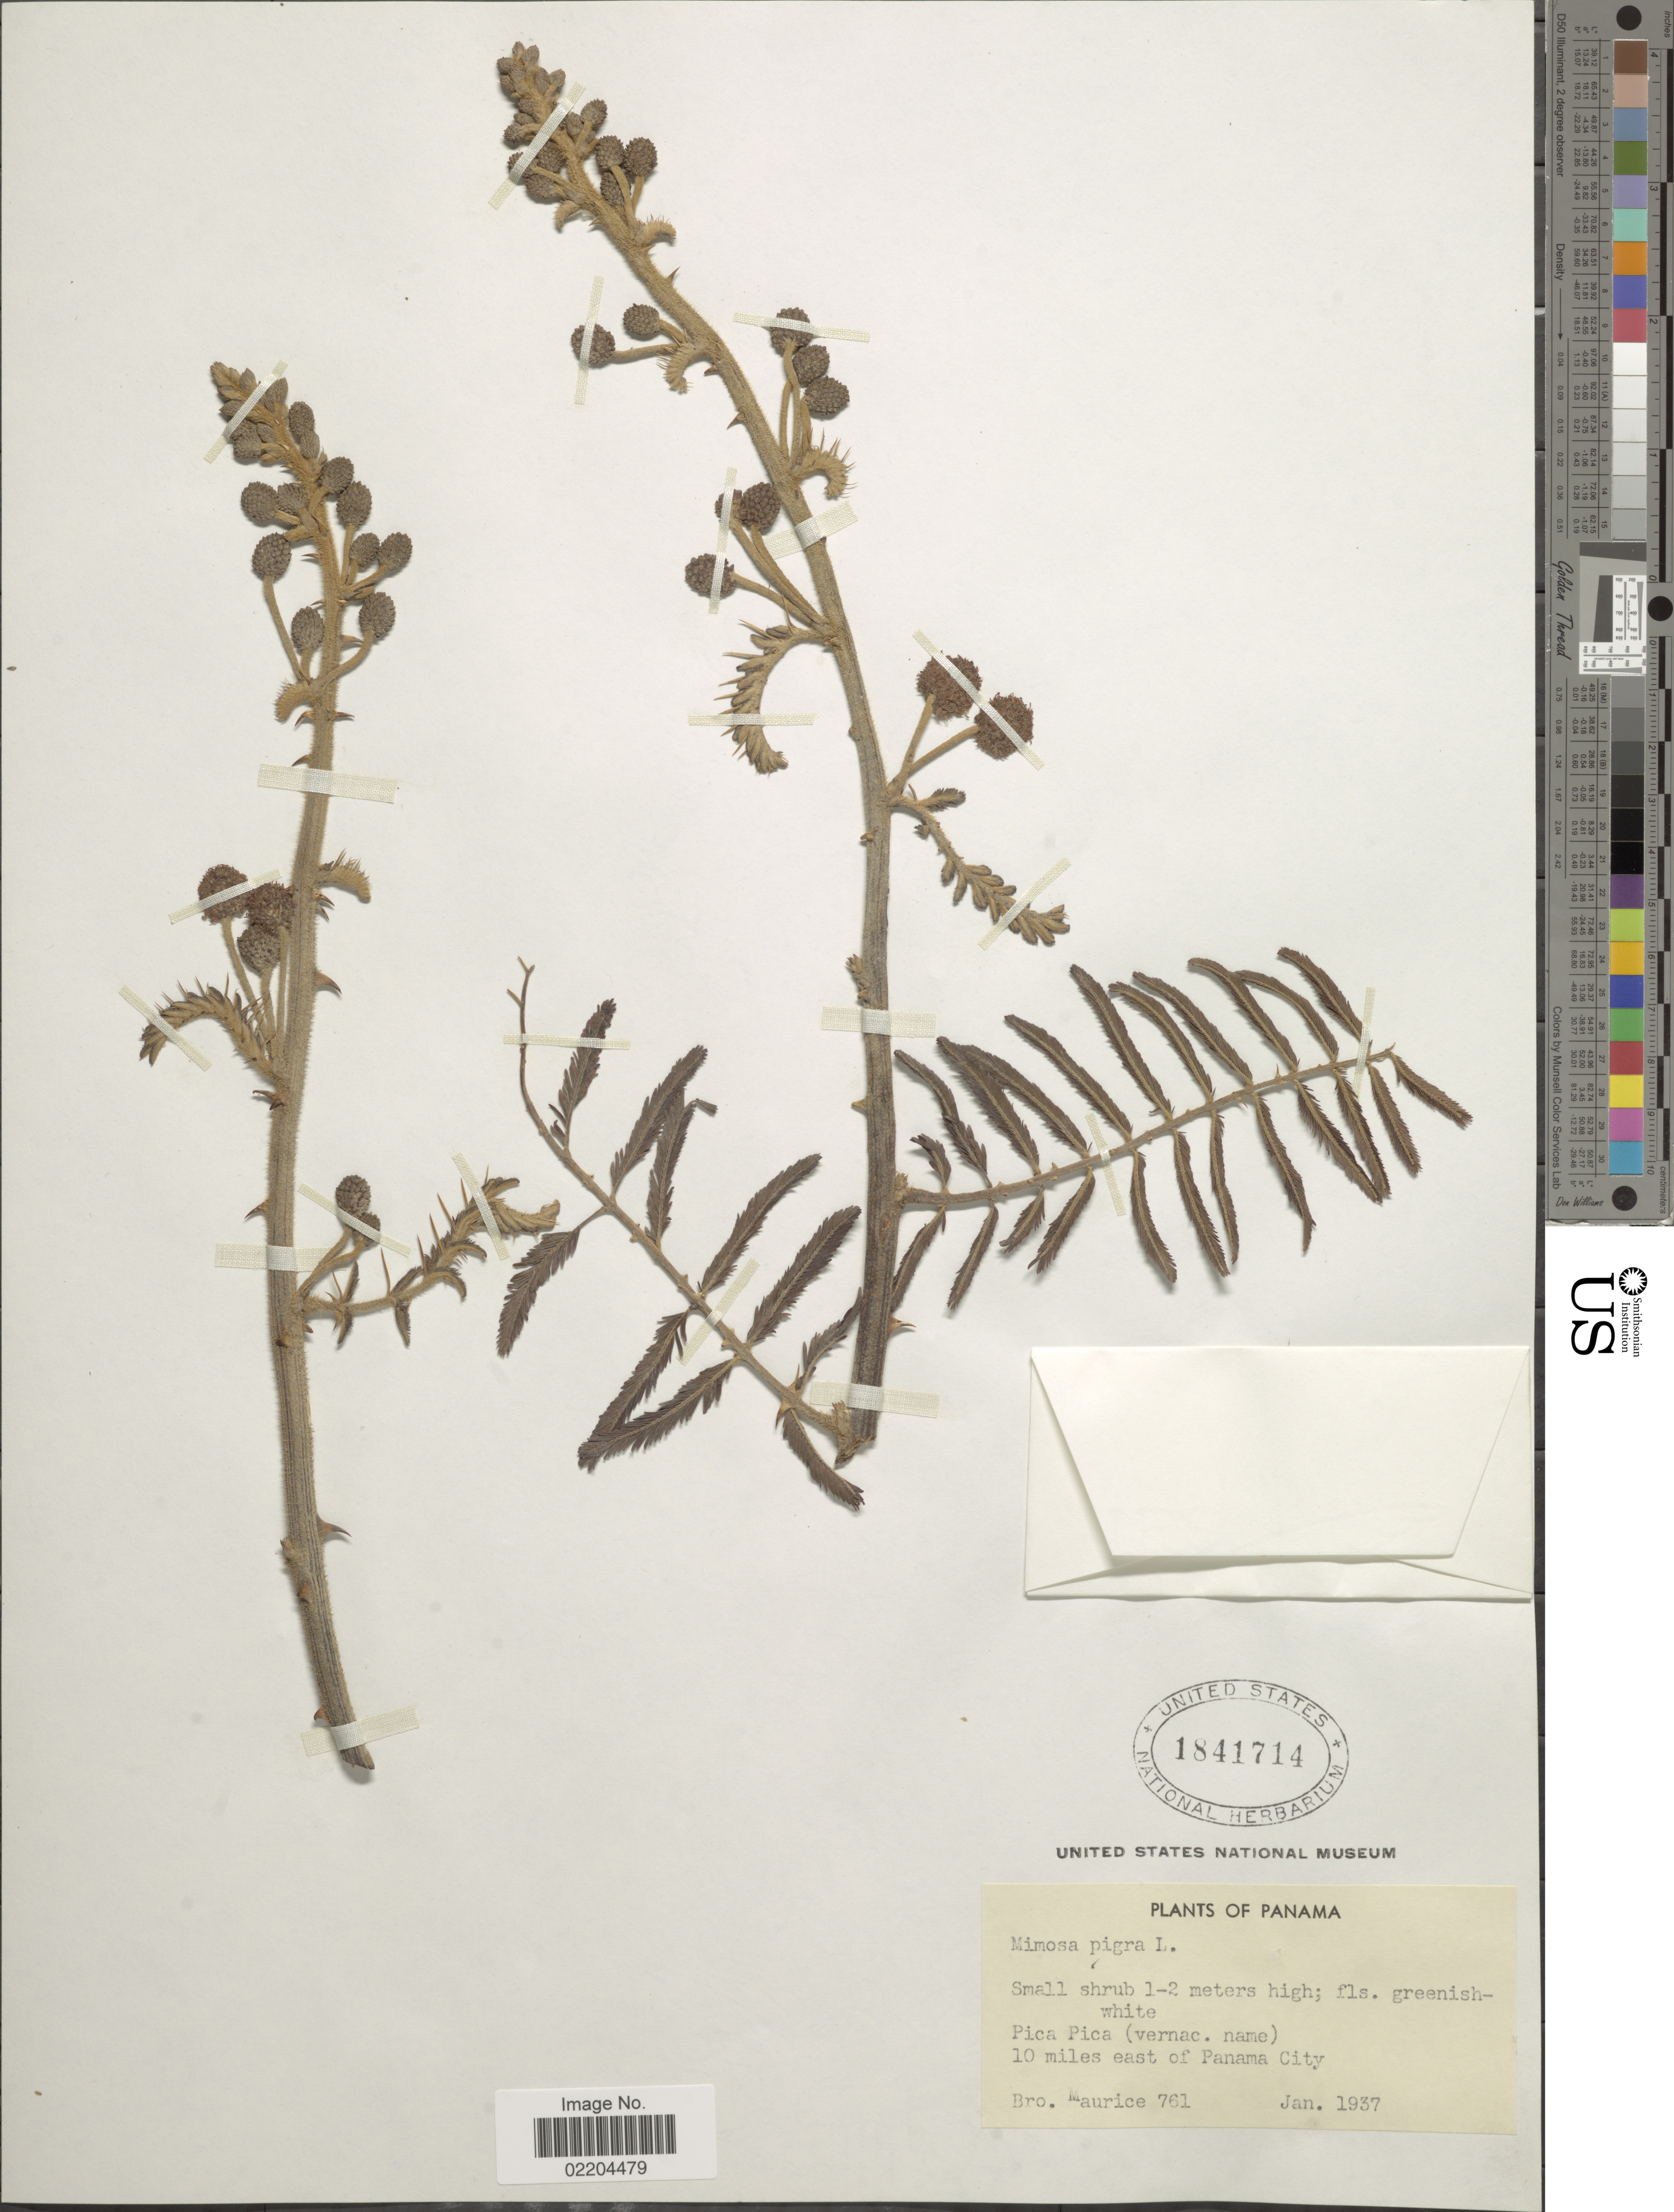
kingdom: Plantae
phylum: Tracheophyta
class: Magnoliopsida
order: Fabales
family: Fabaceae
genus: Mimosa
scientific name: Mimosa pigra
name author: L.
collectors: B. Maurice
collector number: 761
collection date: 1937-01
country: Panama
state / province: Panamá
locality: Pica Pica, 10 miles east of Panama City.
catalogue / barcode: US 1841714